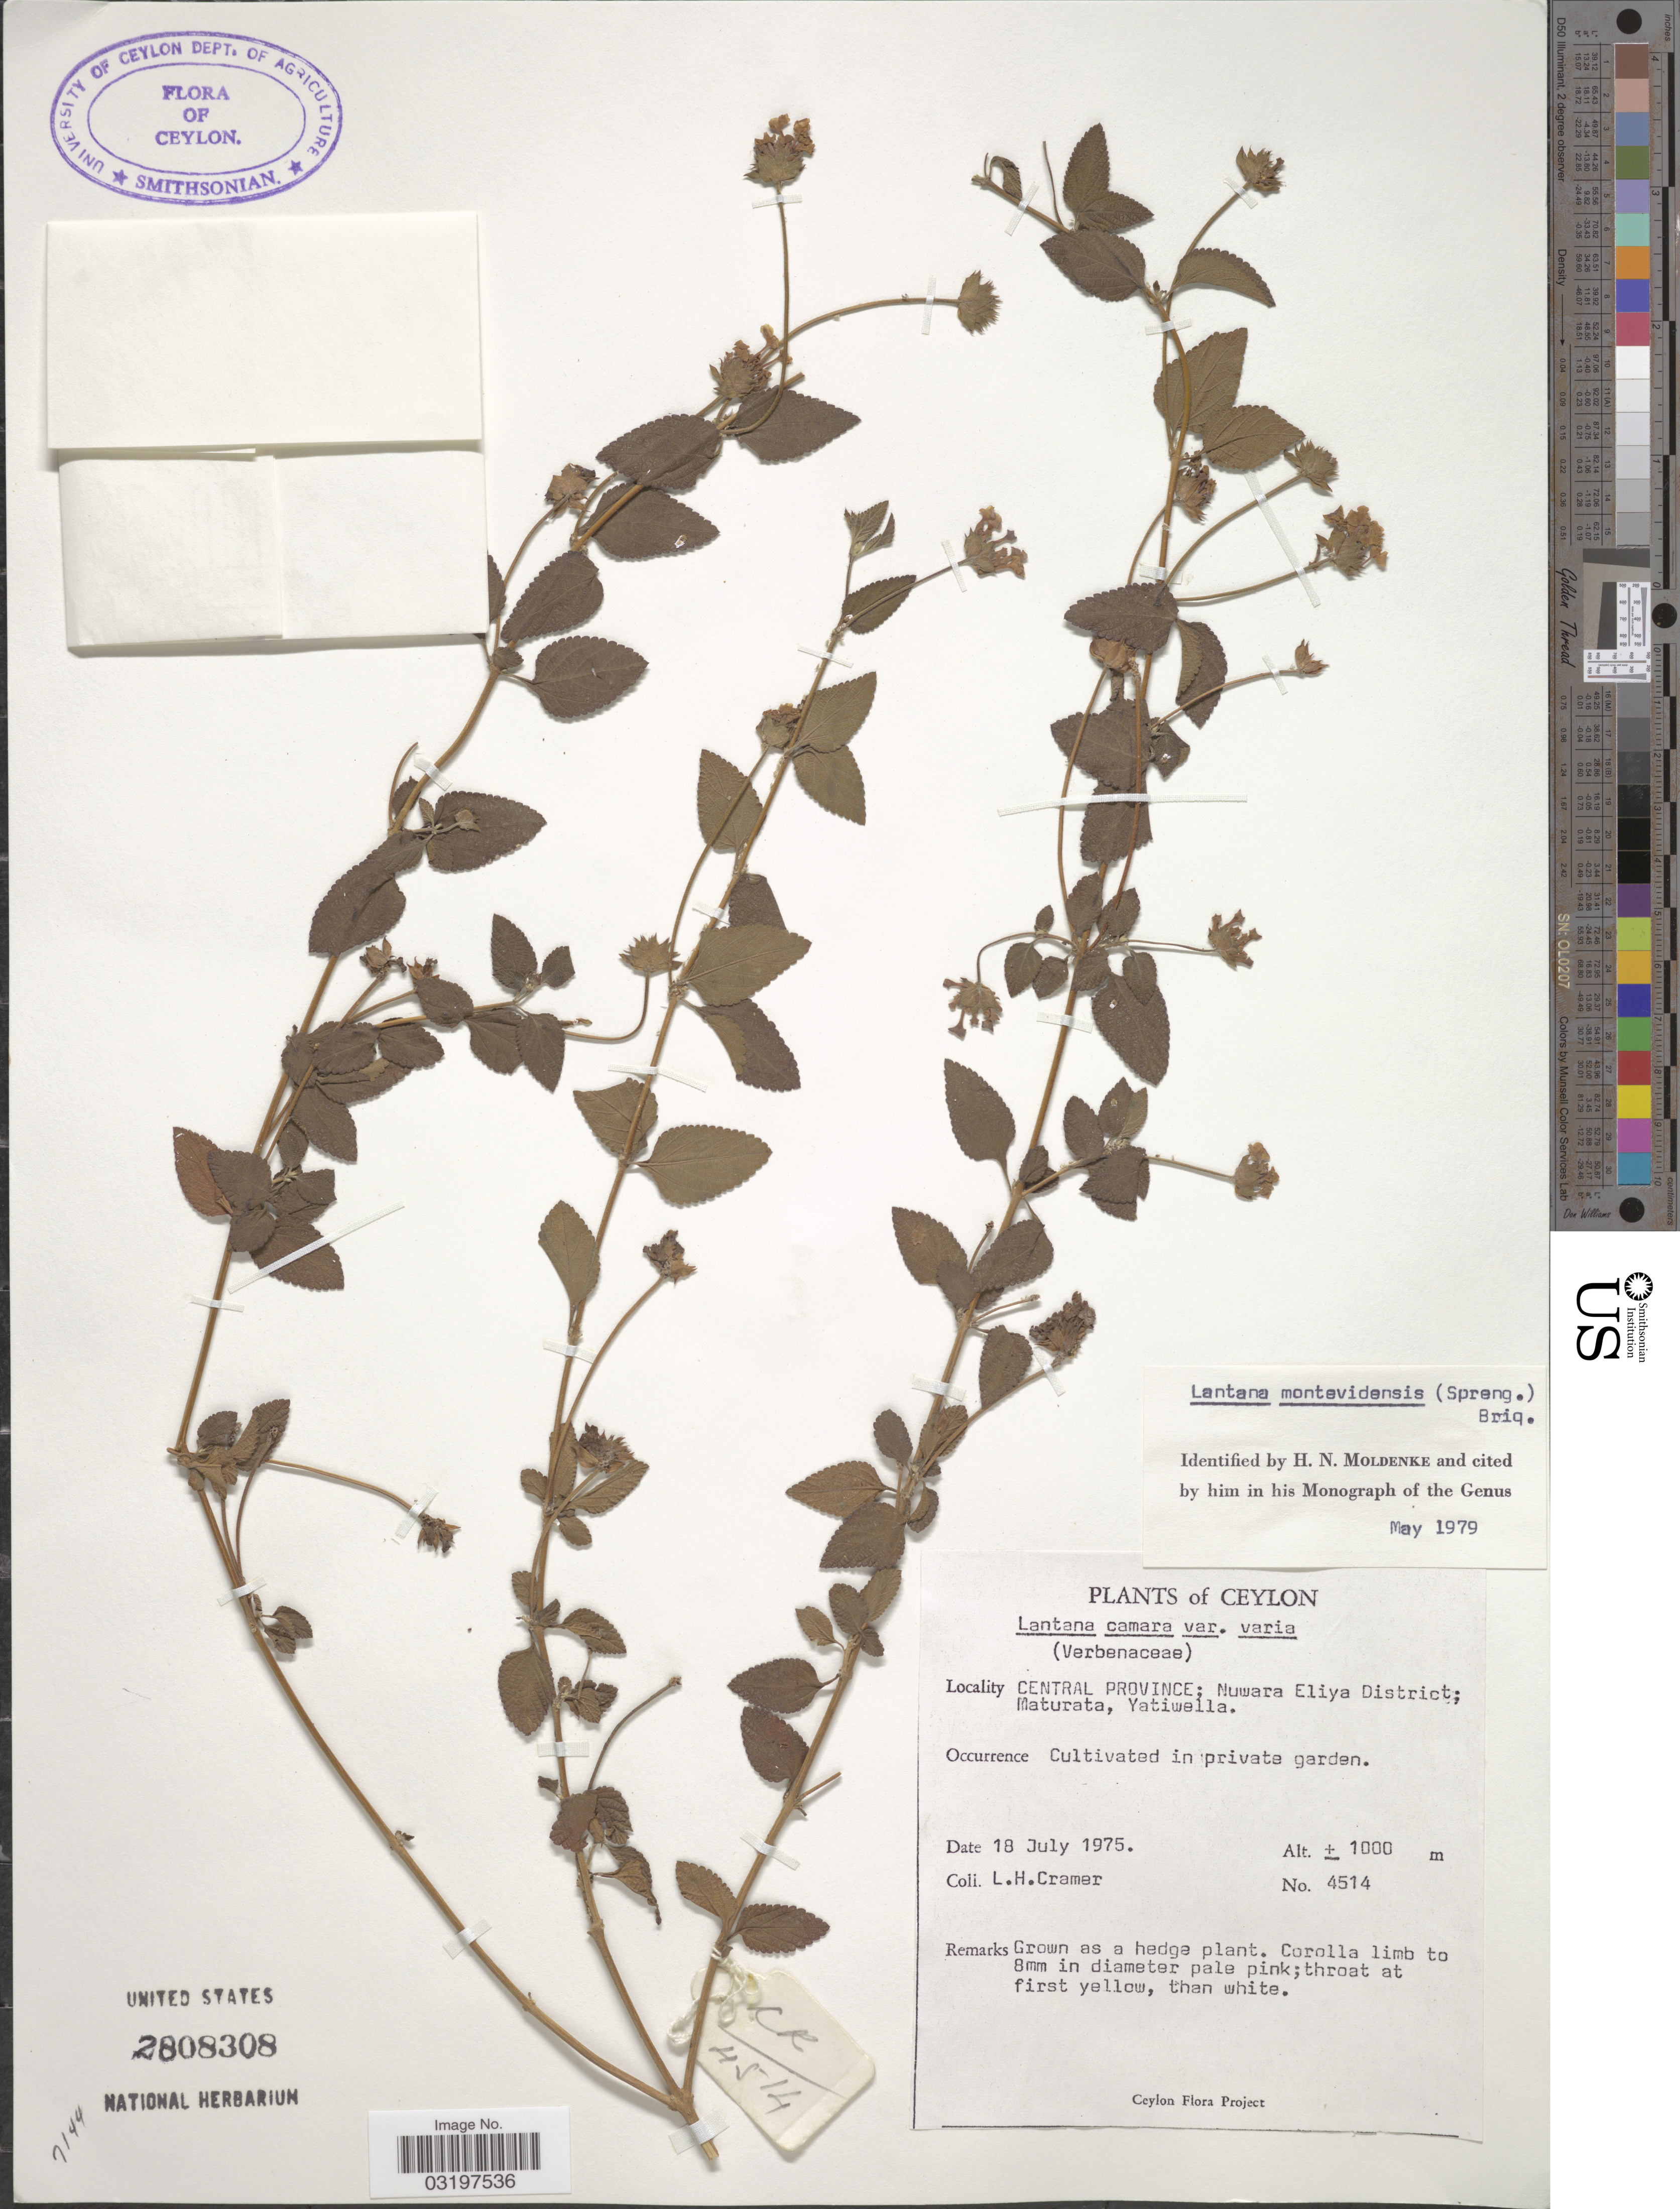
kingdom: Plantae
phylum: Tracheophyta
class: Magnoliopsida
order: Lamiales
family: Verbenaceae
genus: Lantana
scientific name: Lantana montevidensis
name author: (Spreng.) Briq.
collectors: L. H. Cramer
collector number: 4514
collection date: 1975-07-18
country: Sri Lanka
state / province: Central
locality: Ceylon. Nuwara Eliya District; Maturata, Yatiwella. Private garden.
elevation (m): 1000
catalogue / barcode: US 2808308